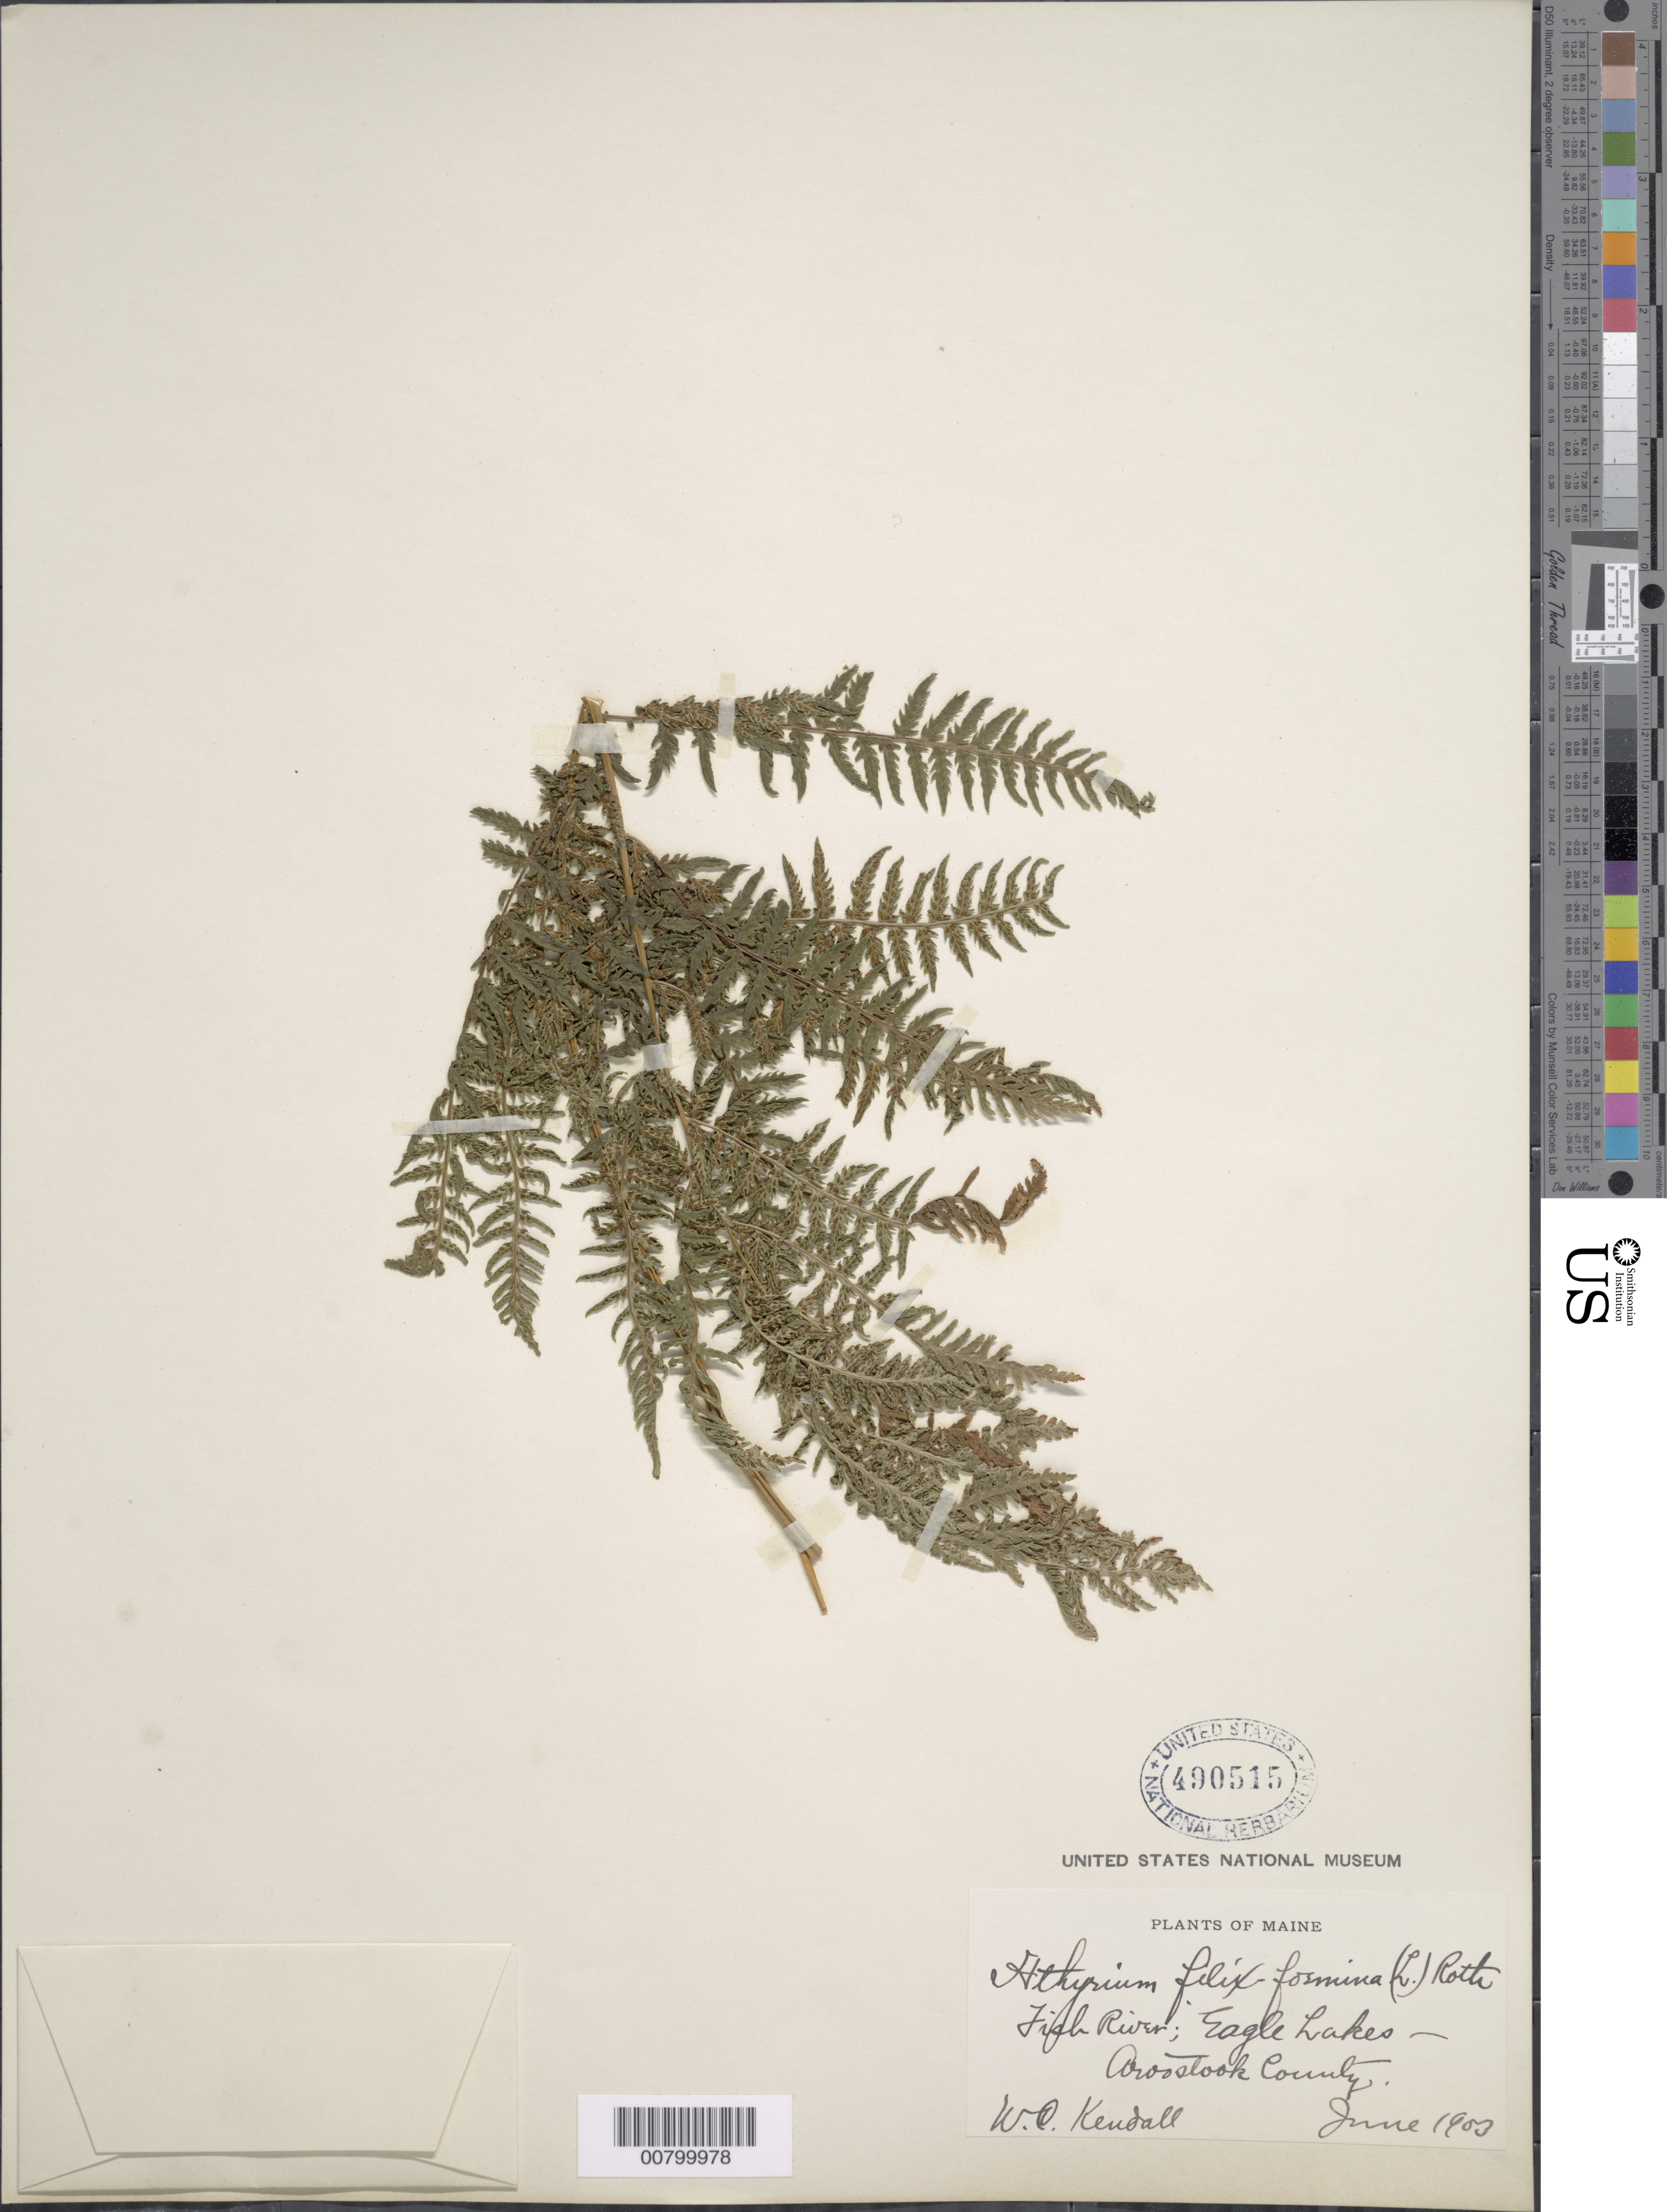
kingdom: Plantae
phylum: Tracheophyta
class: Polypodiopsida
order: Polypodiales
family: Athyriaceae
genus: Athyrium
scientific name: Athyrium filix-femina subsp. angustatum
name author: (Willd.) R.T. Clausen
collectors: W. Kendall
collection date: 1903-06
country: United States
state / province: Maine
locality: Fish River; Eagle Lakes, Aroostook County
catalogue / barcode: US 490515